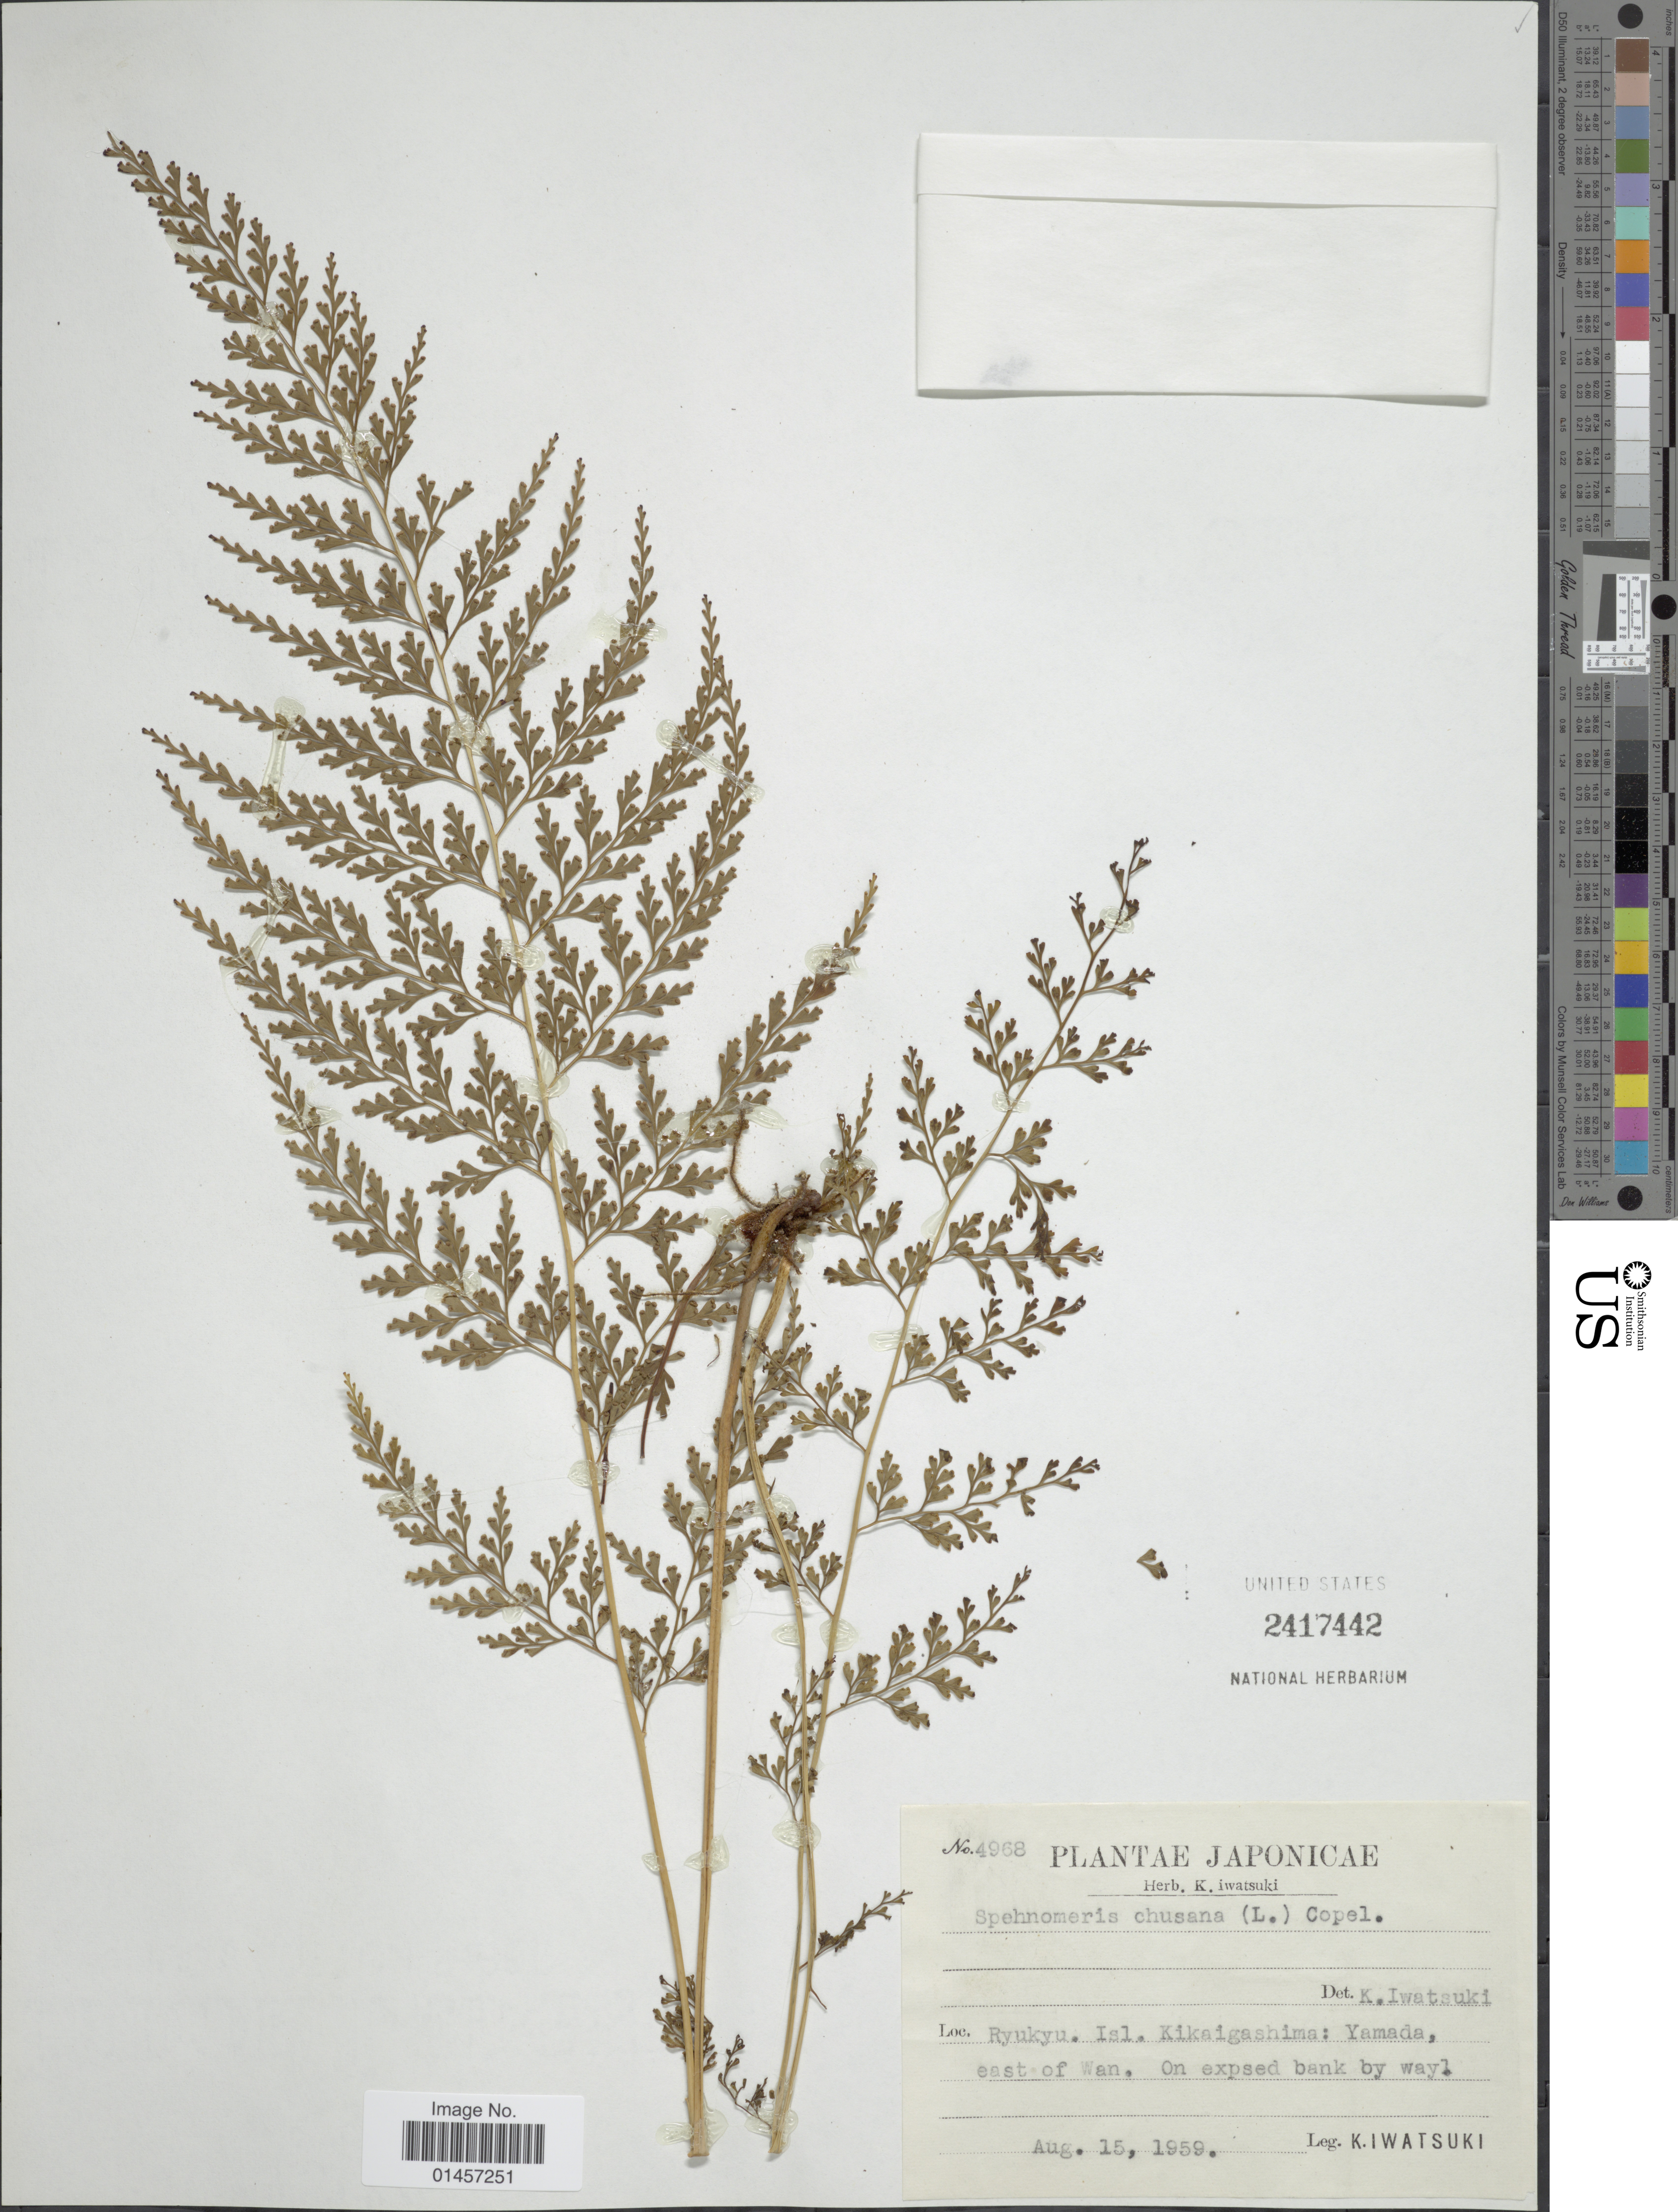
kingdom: Plantae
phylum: Tracheophyta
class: Polypodiopsida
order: Polypodiales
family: Lindsaeaceae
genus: Sphenomeris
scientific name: Sphenomeris chinensis var. chinensis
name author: (L.) Maxon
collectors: K. Iwatsuki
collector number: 4968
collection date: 1959-08-15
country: Japan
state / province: Okinawa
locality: Ryukyu Isl. Kikaigashima: Yamada, east of Wan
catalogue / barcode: US 2417442